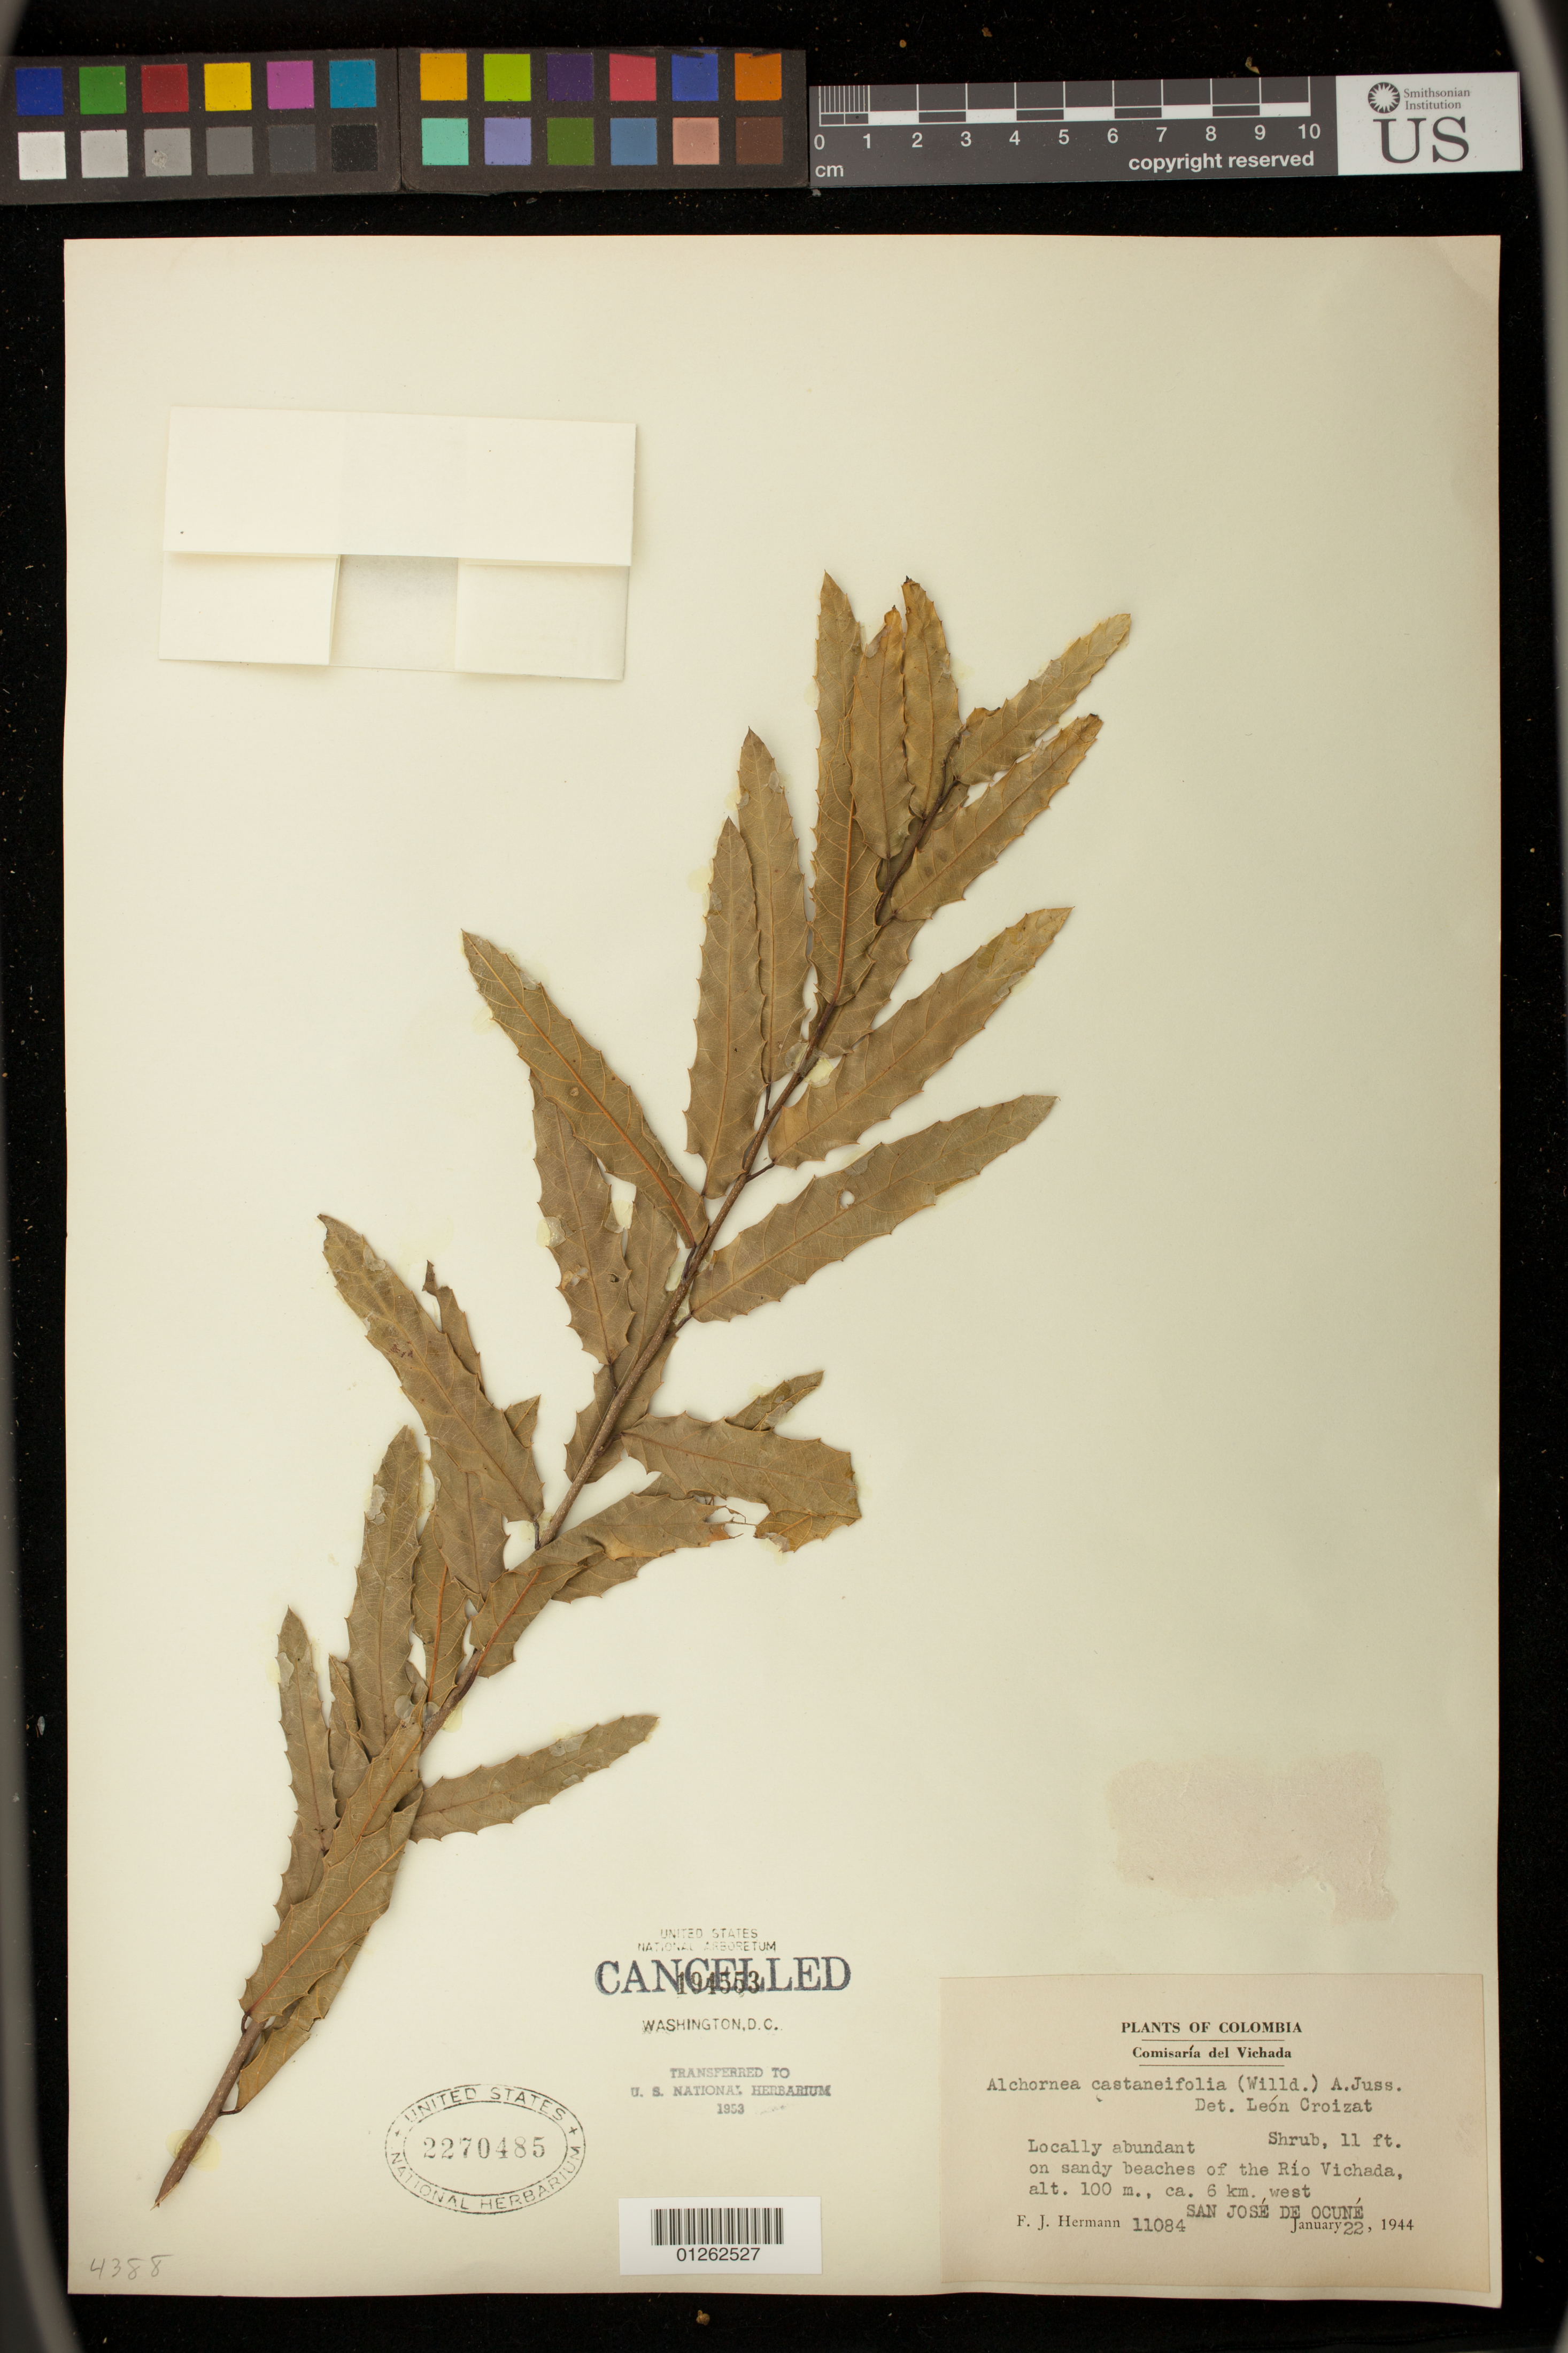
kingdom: Plantae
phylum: Tracheophyta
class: Magnoliopsida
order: Malpighiales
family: Euphorbiaceae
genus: Alchornea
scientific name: Alchornea castaneifolia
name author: (Willd.) A. Juss.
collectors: F. J. Hermann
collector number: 11084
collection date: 1944-01-22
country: Colombia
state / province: Vichada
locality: Rio Vichada ca. 6 km. west of San Jose de Ocune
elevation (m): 100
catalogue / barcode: US 2270485